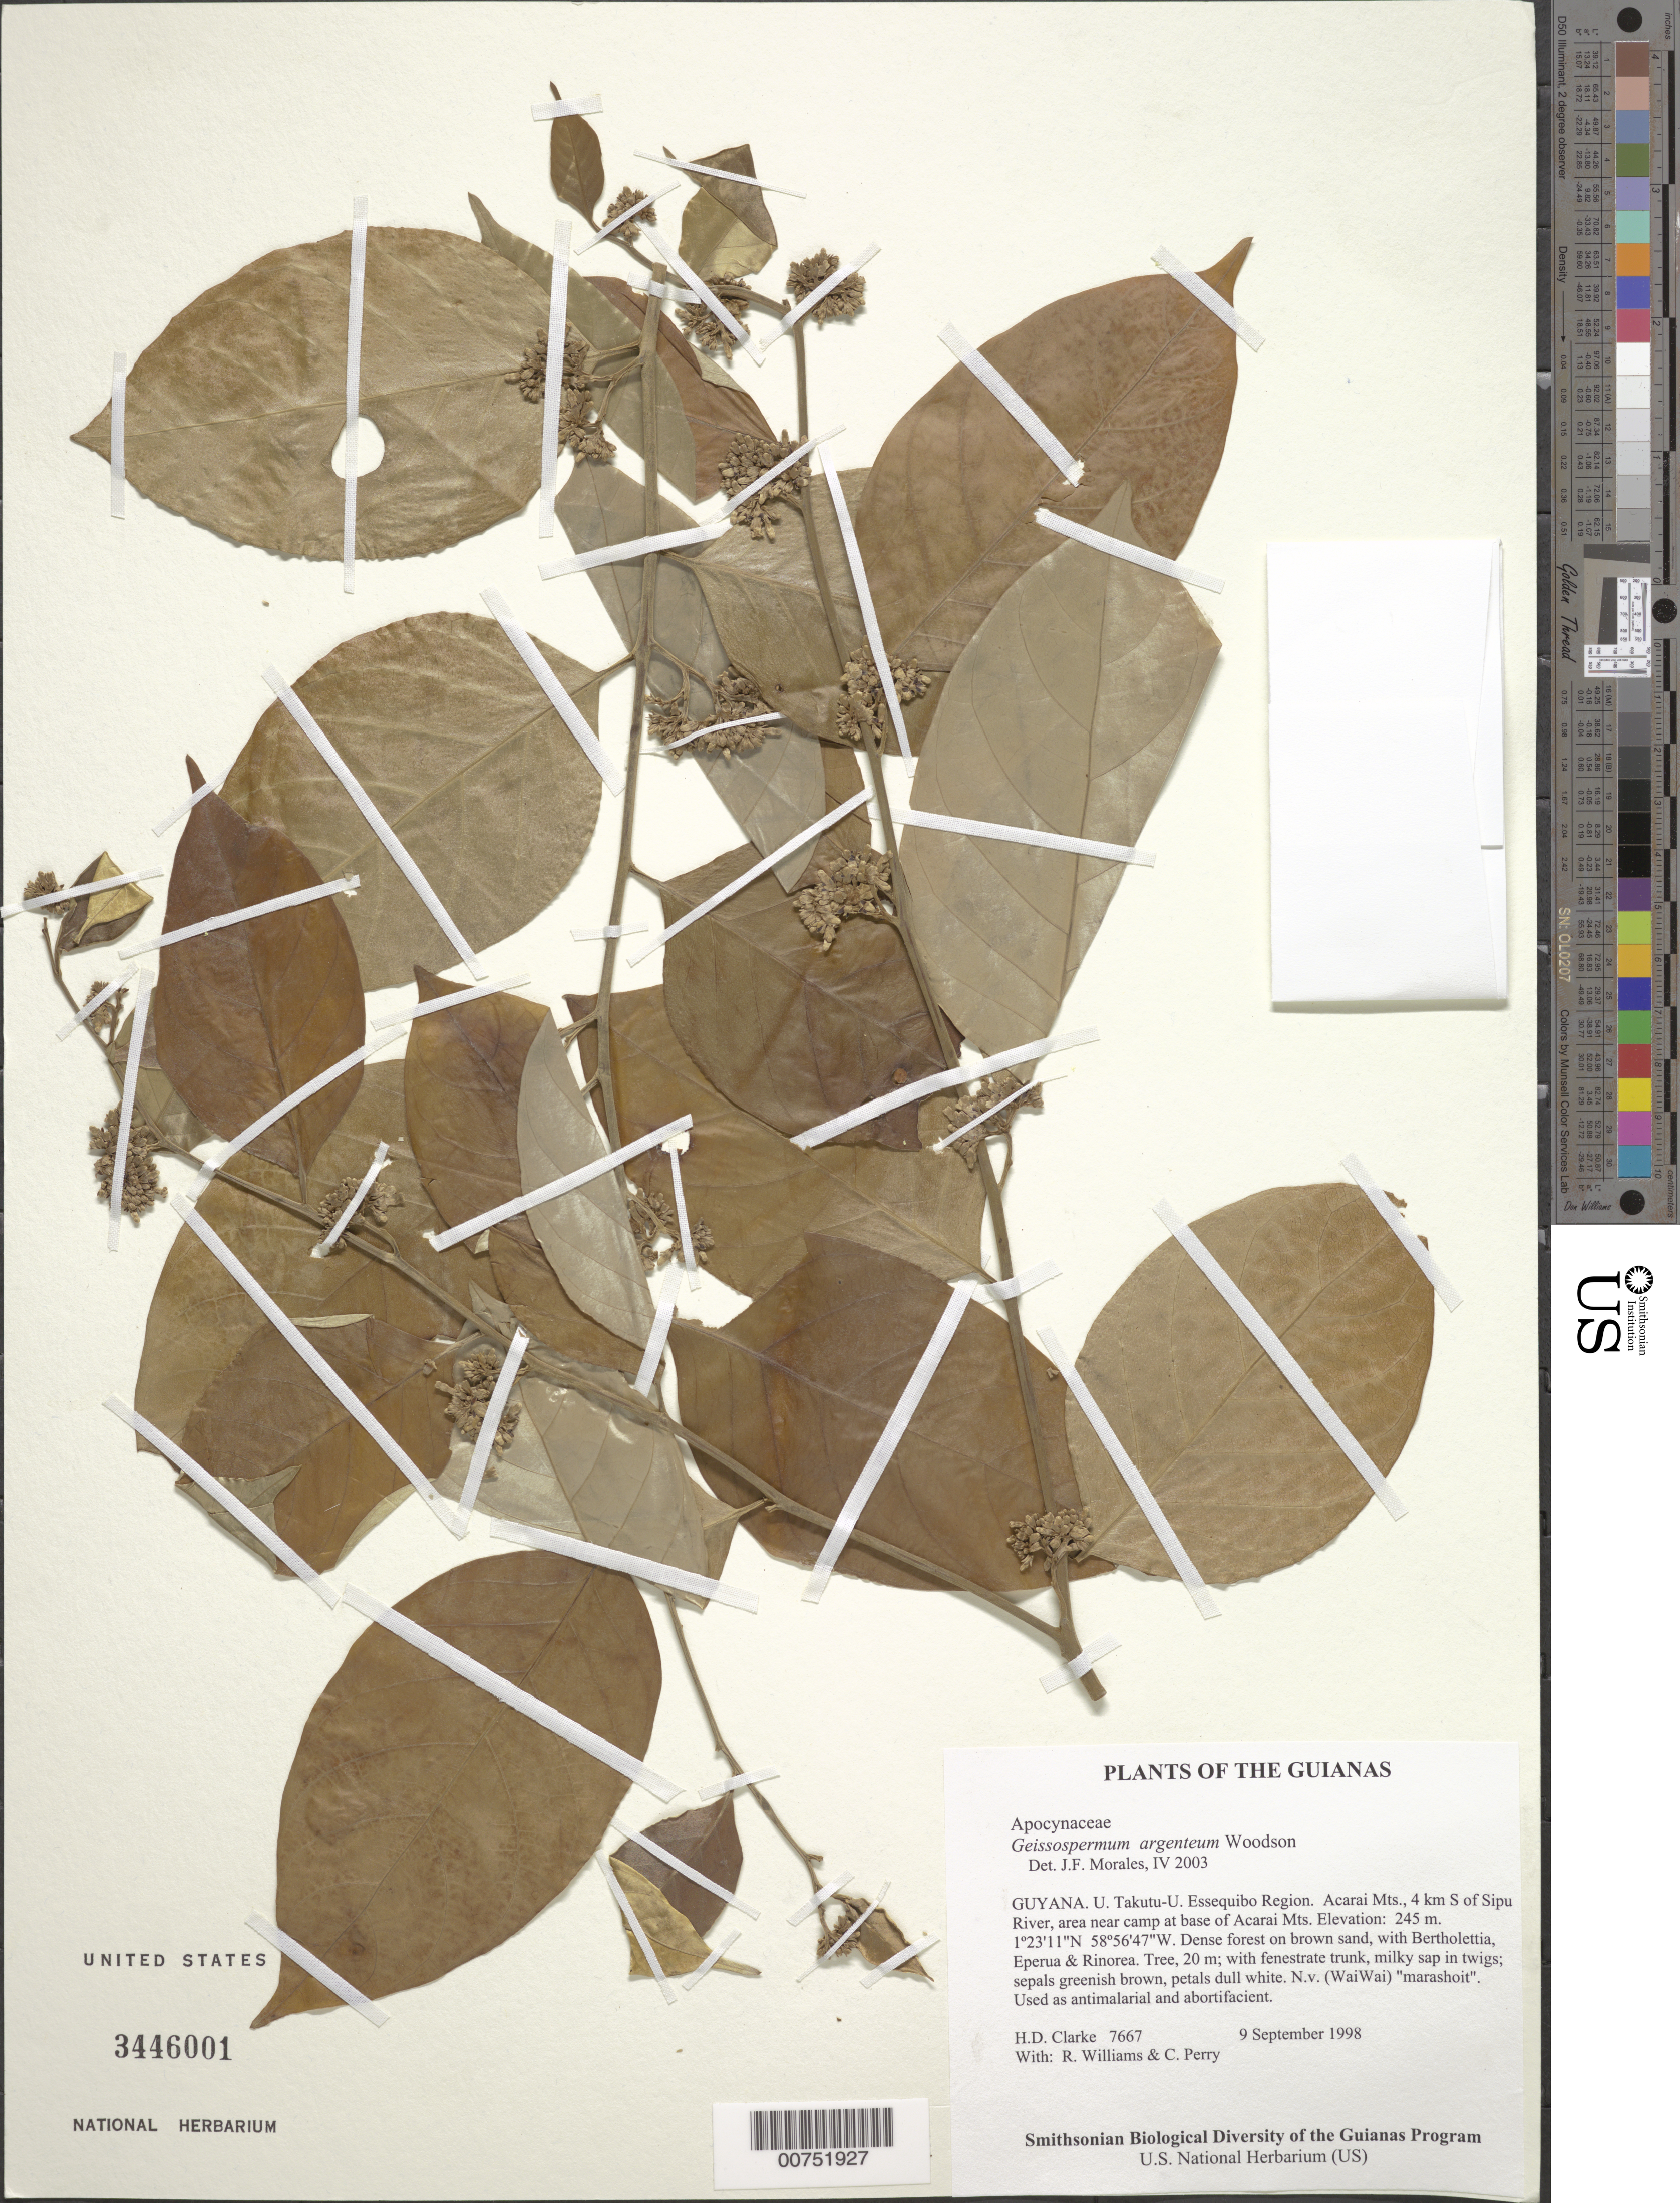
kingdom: Plantae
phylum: Tracheophyta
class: Magnoliopsida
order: Gentianales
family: Apocynaceae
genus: Geissospermum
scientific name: Geissospermum argenteum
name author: Woodson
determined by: Morales, J. F.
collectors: H. D. Clarke, R. Williams & C. Perry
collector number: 7667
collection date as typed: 9 September 1998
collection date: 1998-09-09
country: Guyana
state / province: U. Takutu-U. Essequibo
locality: Acarai Mts., 4 km S of Sipu River, area near camp at base of Acarai Mts.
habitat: Dense forest on brown sand, with Bertholettia, Eperua & Rinorea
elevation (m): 245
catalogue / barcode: US 3446001